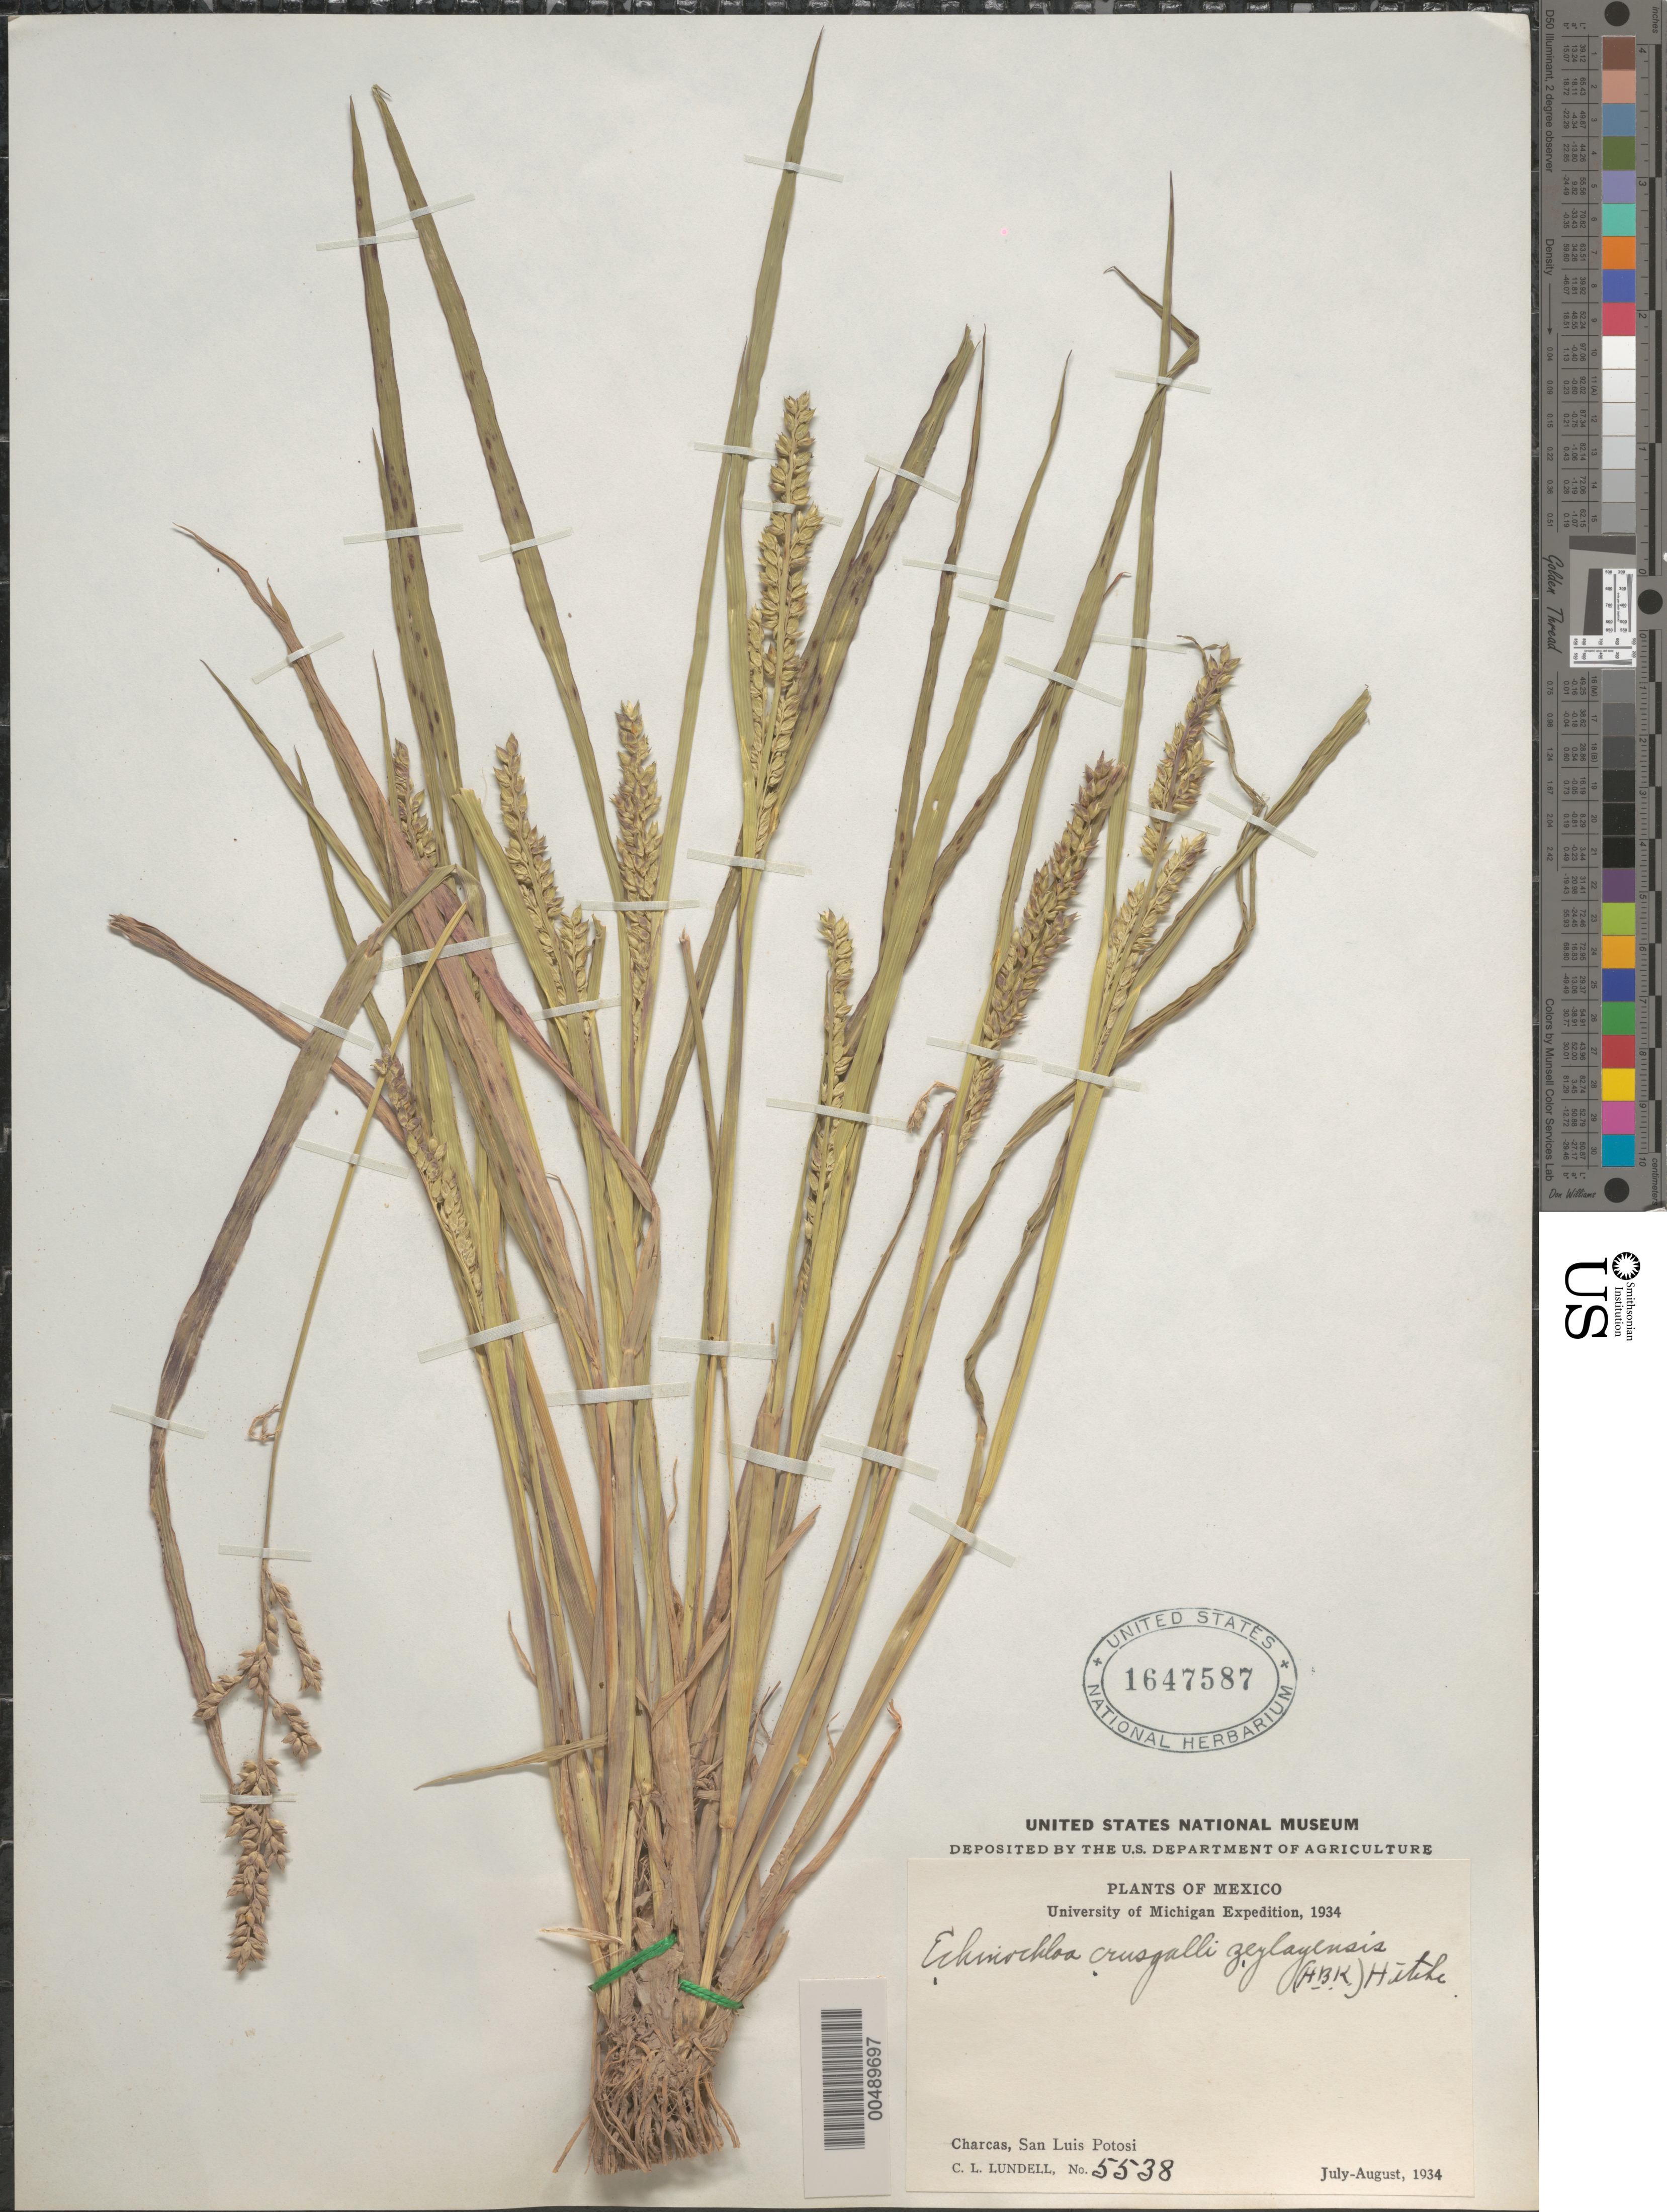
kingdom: Plantae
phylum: Tracheophyta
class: Liliopsida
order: Poales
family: Poaceae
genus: Echinochloa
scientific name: Echinochloa crus-galli var. zelayensis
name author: (Kunth) Hitchc.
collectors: C. L. Lundell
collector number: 5538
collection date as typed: Jul 1934 to Aug 1934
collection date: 1934-07/1934-08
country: Mexico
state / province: San Luis Potosi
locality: Charcas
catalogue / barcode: US 1647587